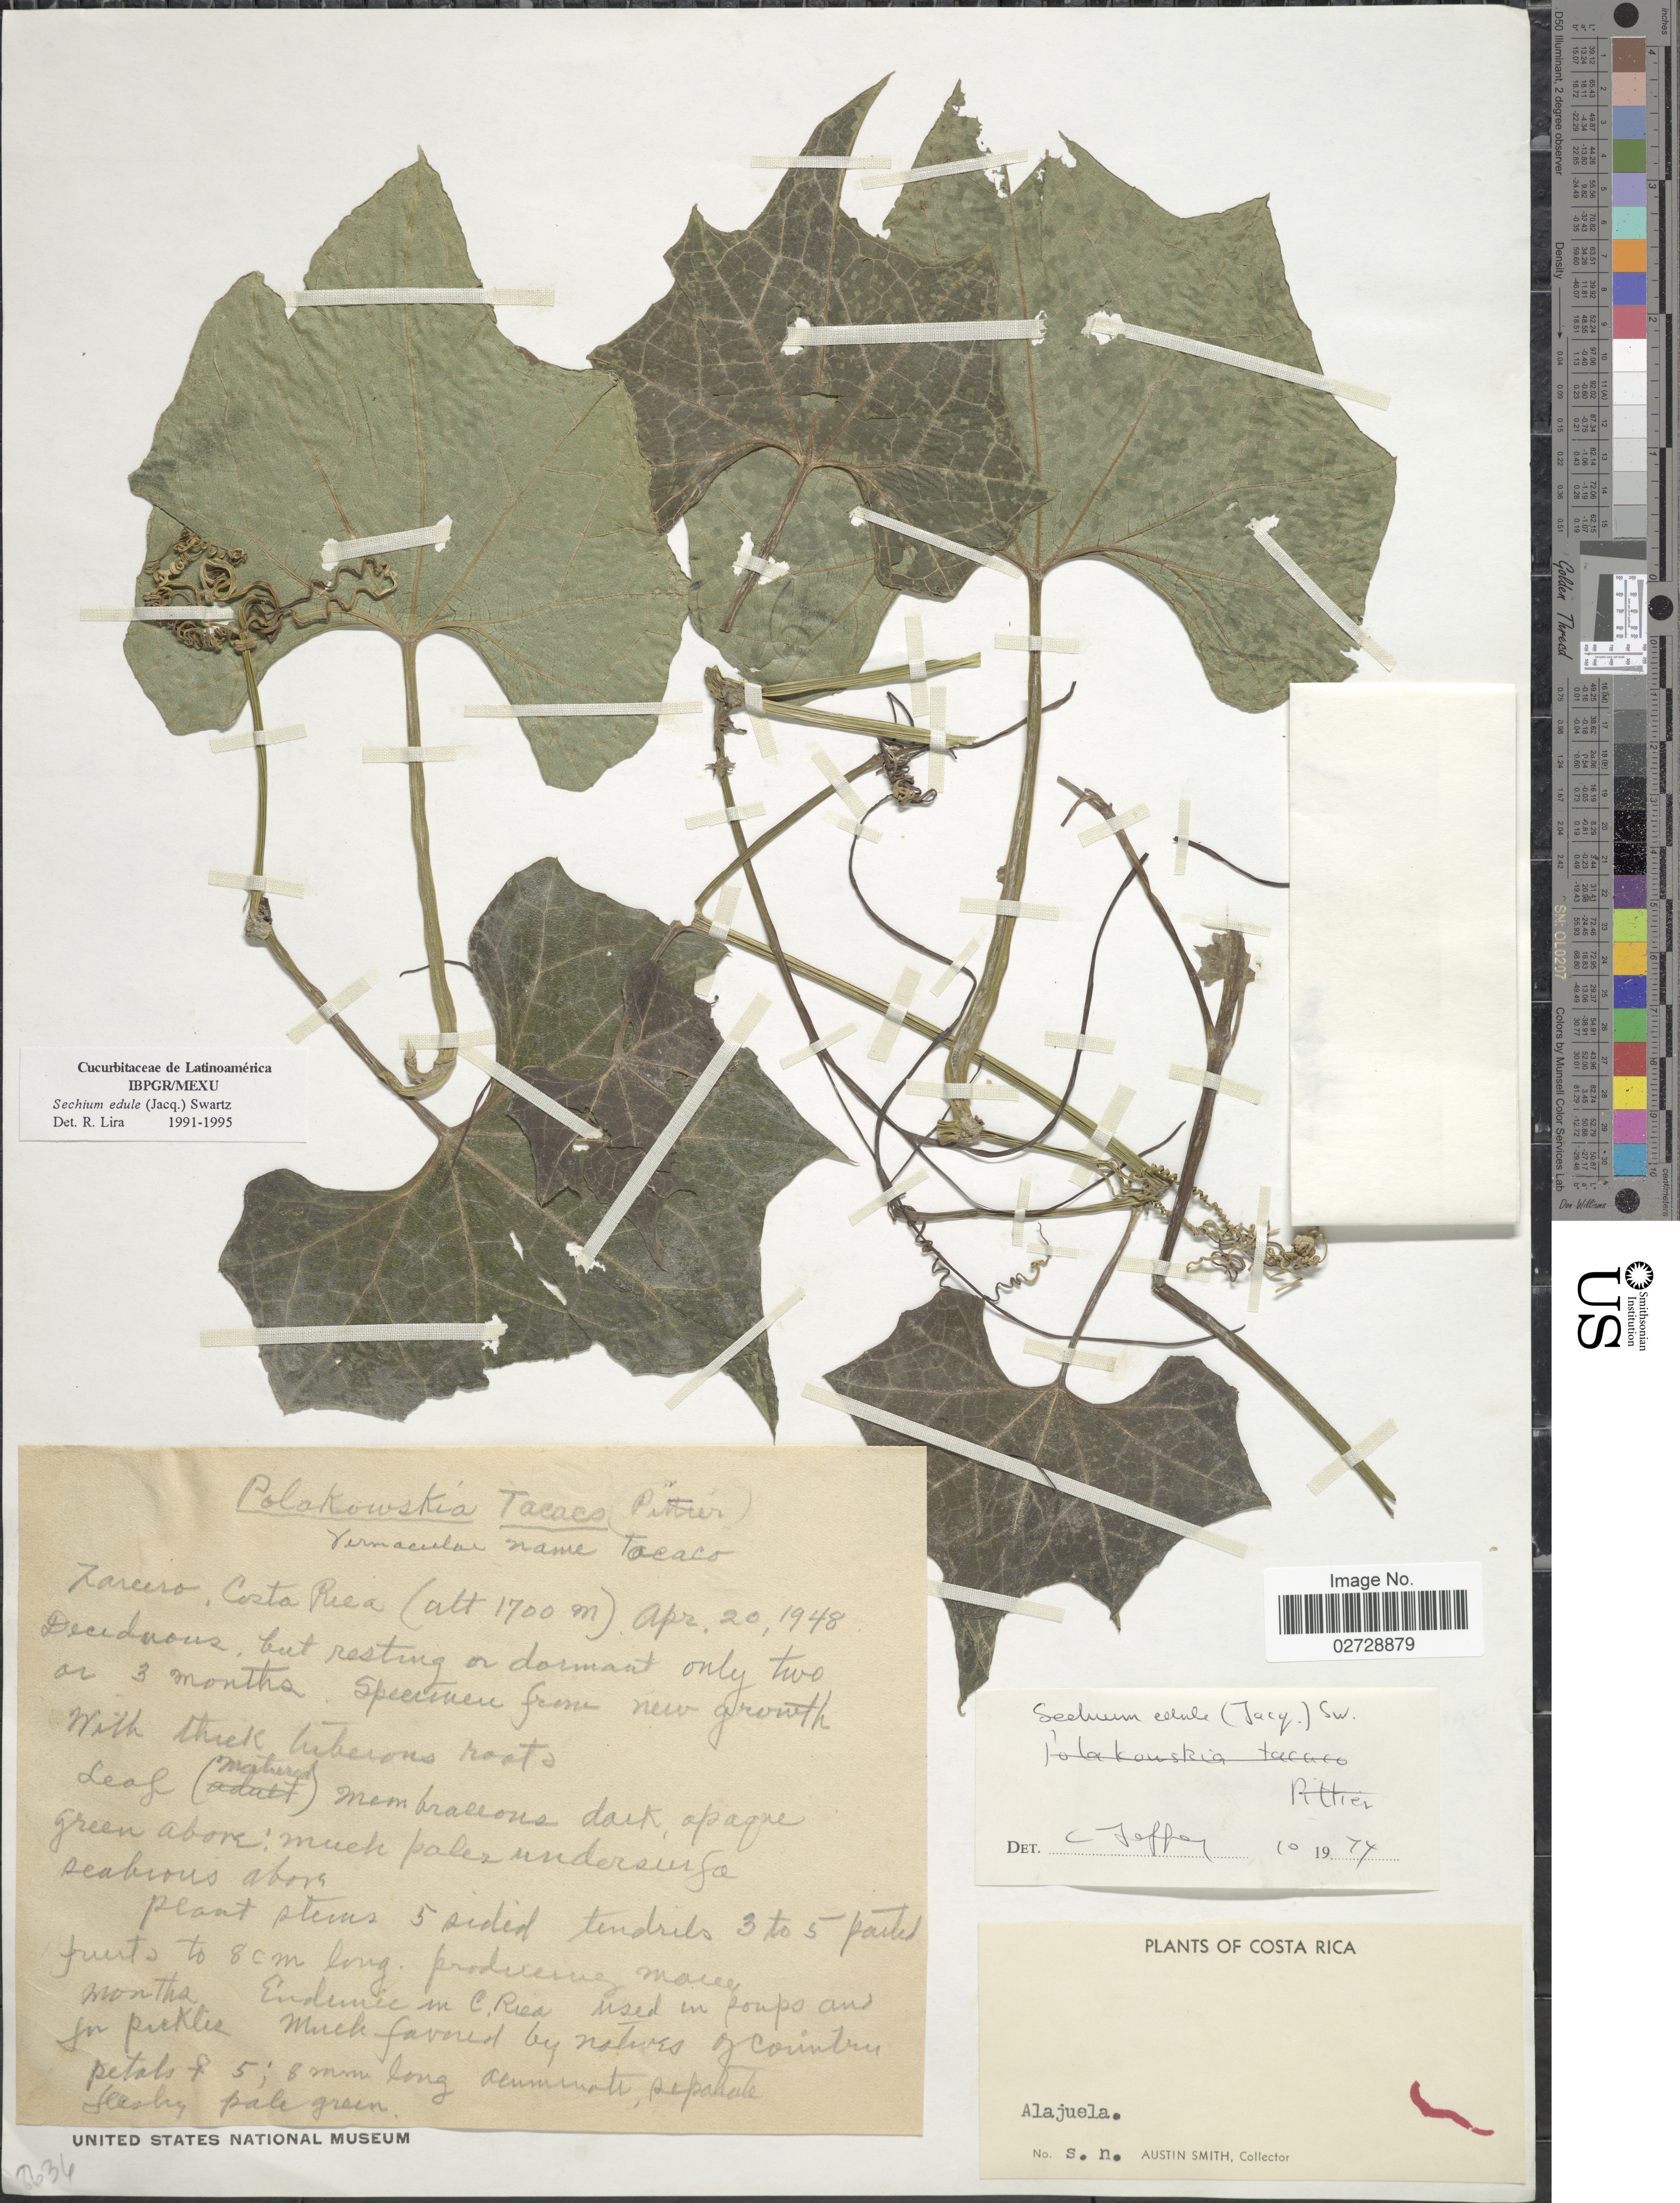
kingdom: Plantae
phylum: Tracheophyta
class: Magnoliopsida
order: Cucurbitales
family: Cucurbitaceae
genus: Sicyos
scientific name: Sicyos edulis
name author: Jacq.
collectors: Aust P. Smith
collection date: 1948-04-20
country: Costa Rica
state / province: Alajuela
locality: Zarcero.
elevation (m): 1700